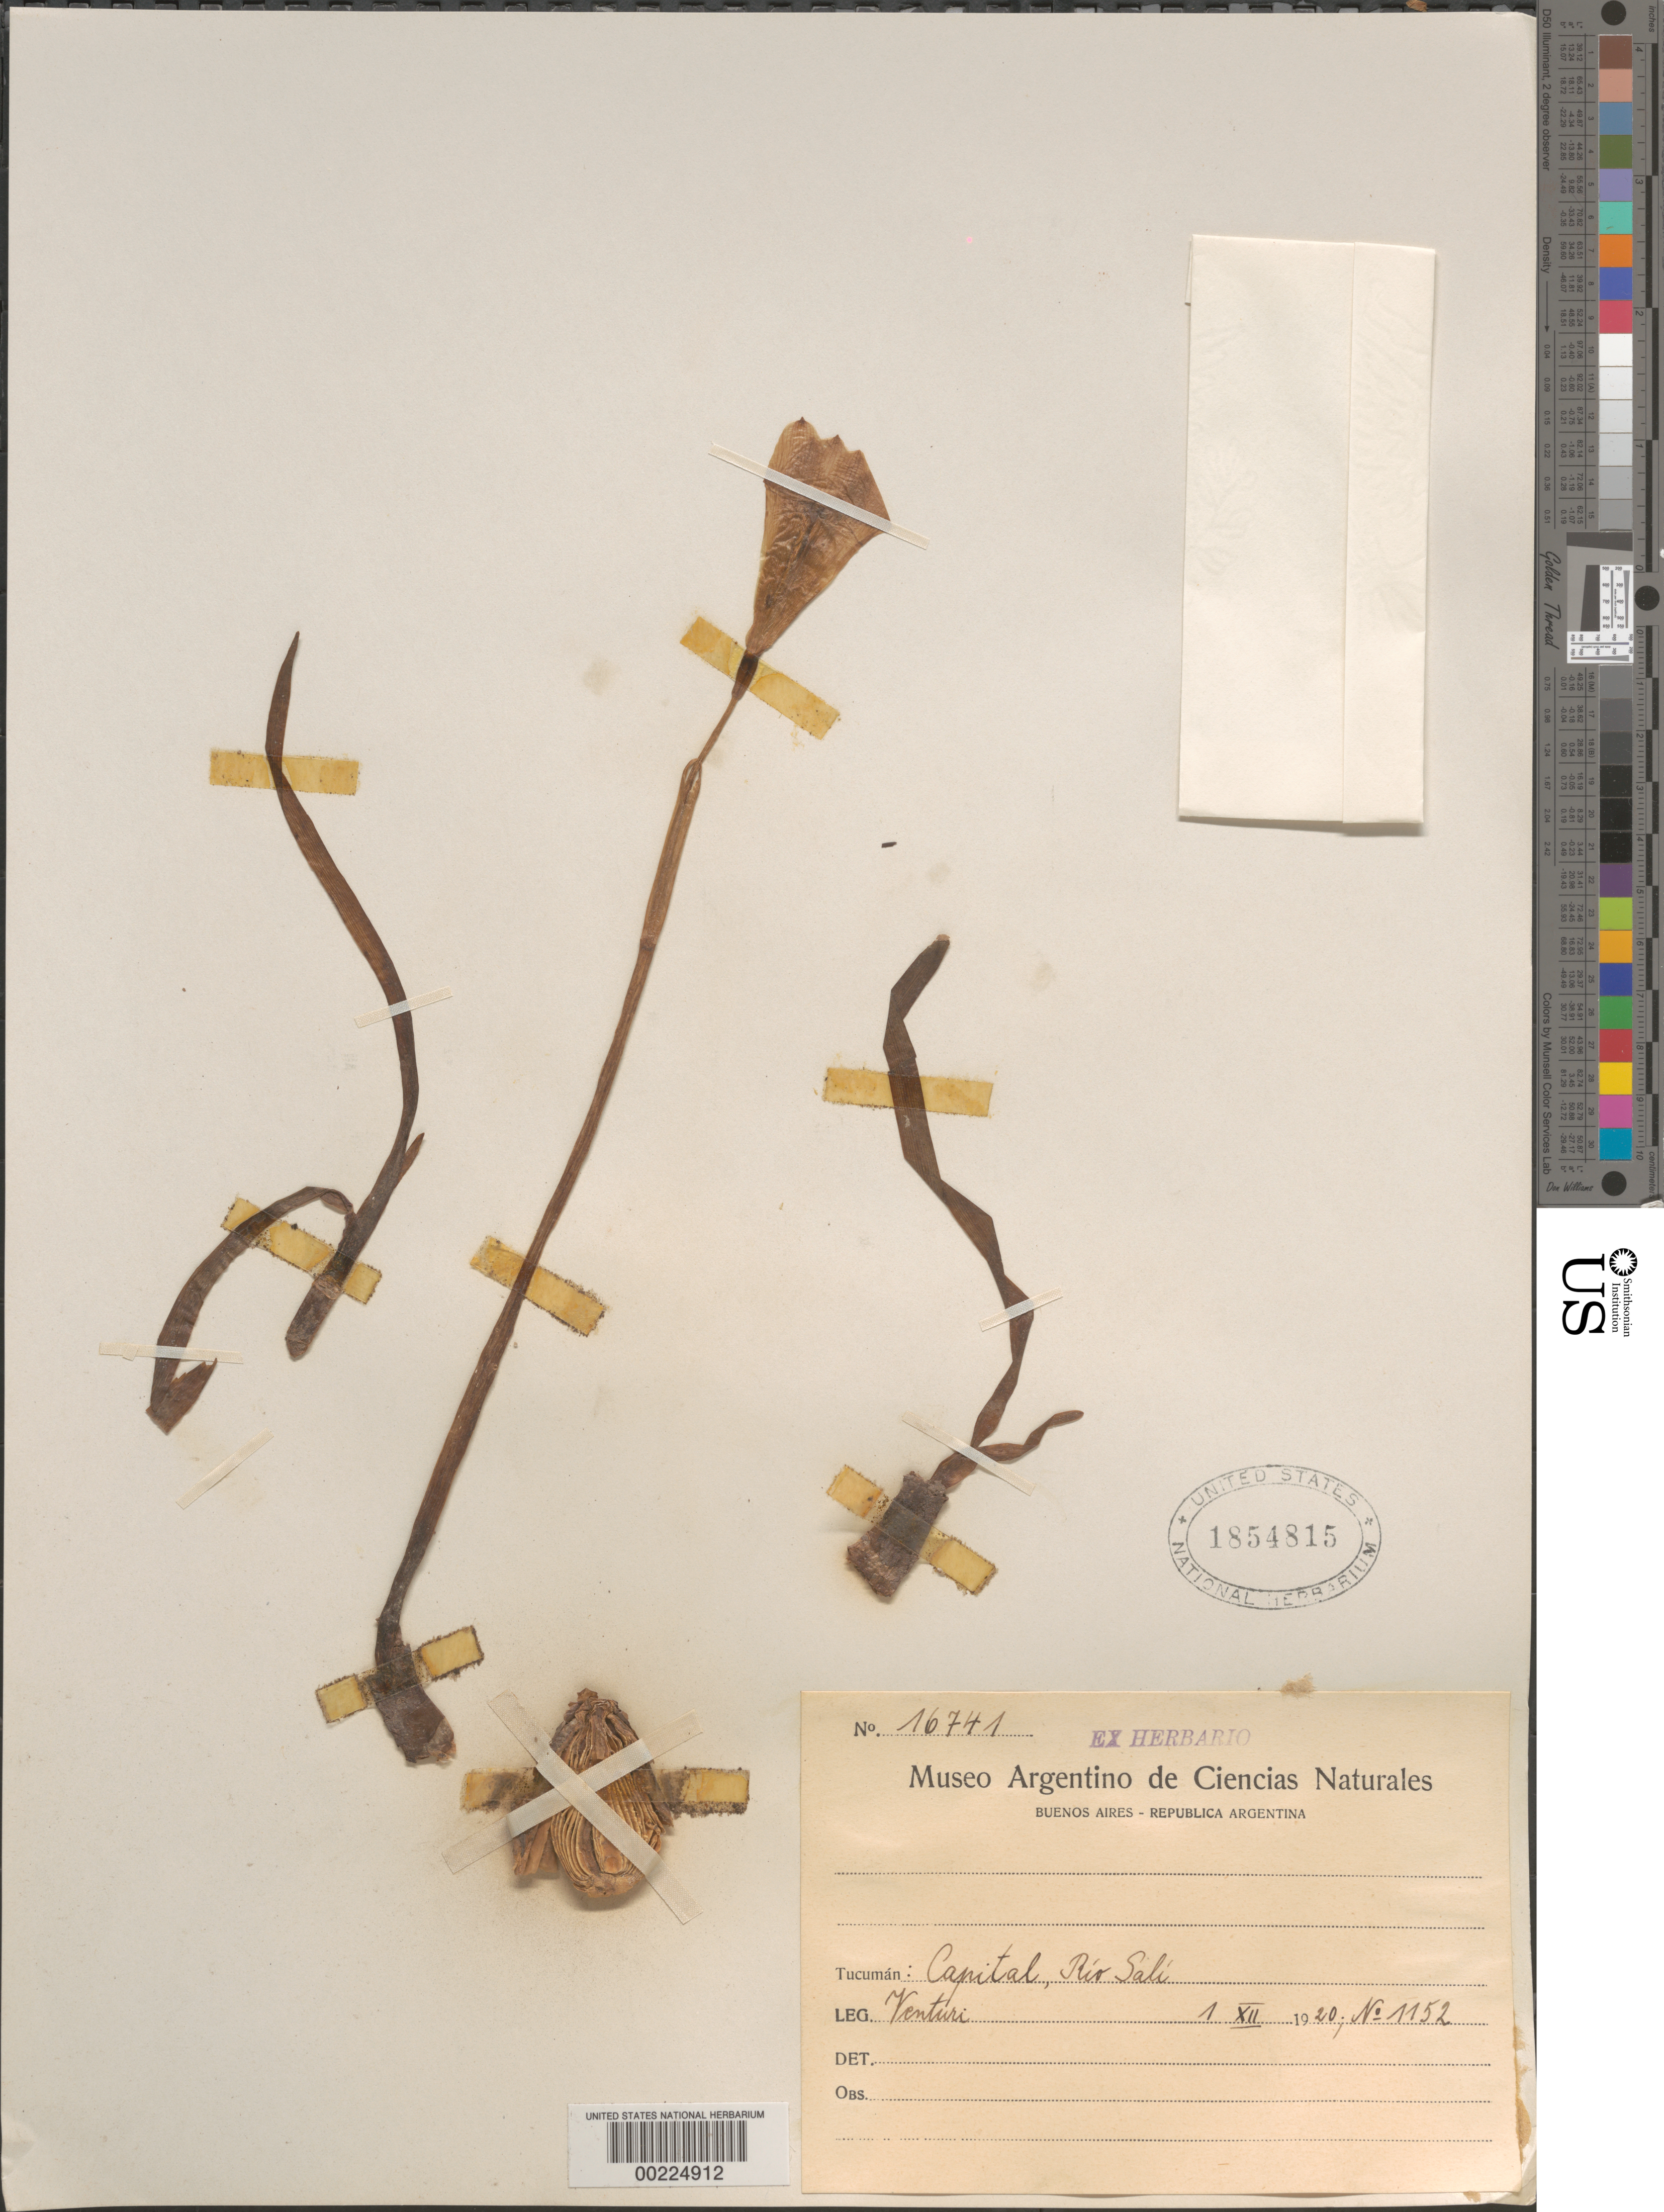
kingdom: Plantae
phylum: Tracheophyta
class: Liliopsida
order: Asparagales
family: Amaryllidaceae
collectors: S. Venturi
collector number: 16741 /1152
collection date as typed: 01 Dec 1920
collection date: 1920-12-01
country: Argentina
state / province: Tucumán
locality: Capital, Rio Sali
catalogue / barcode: US 1854815